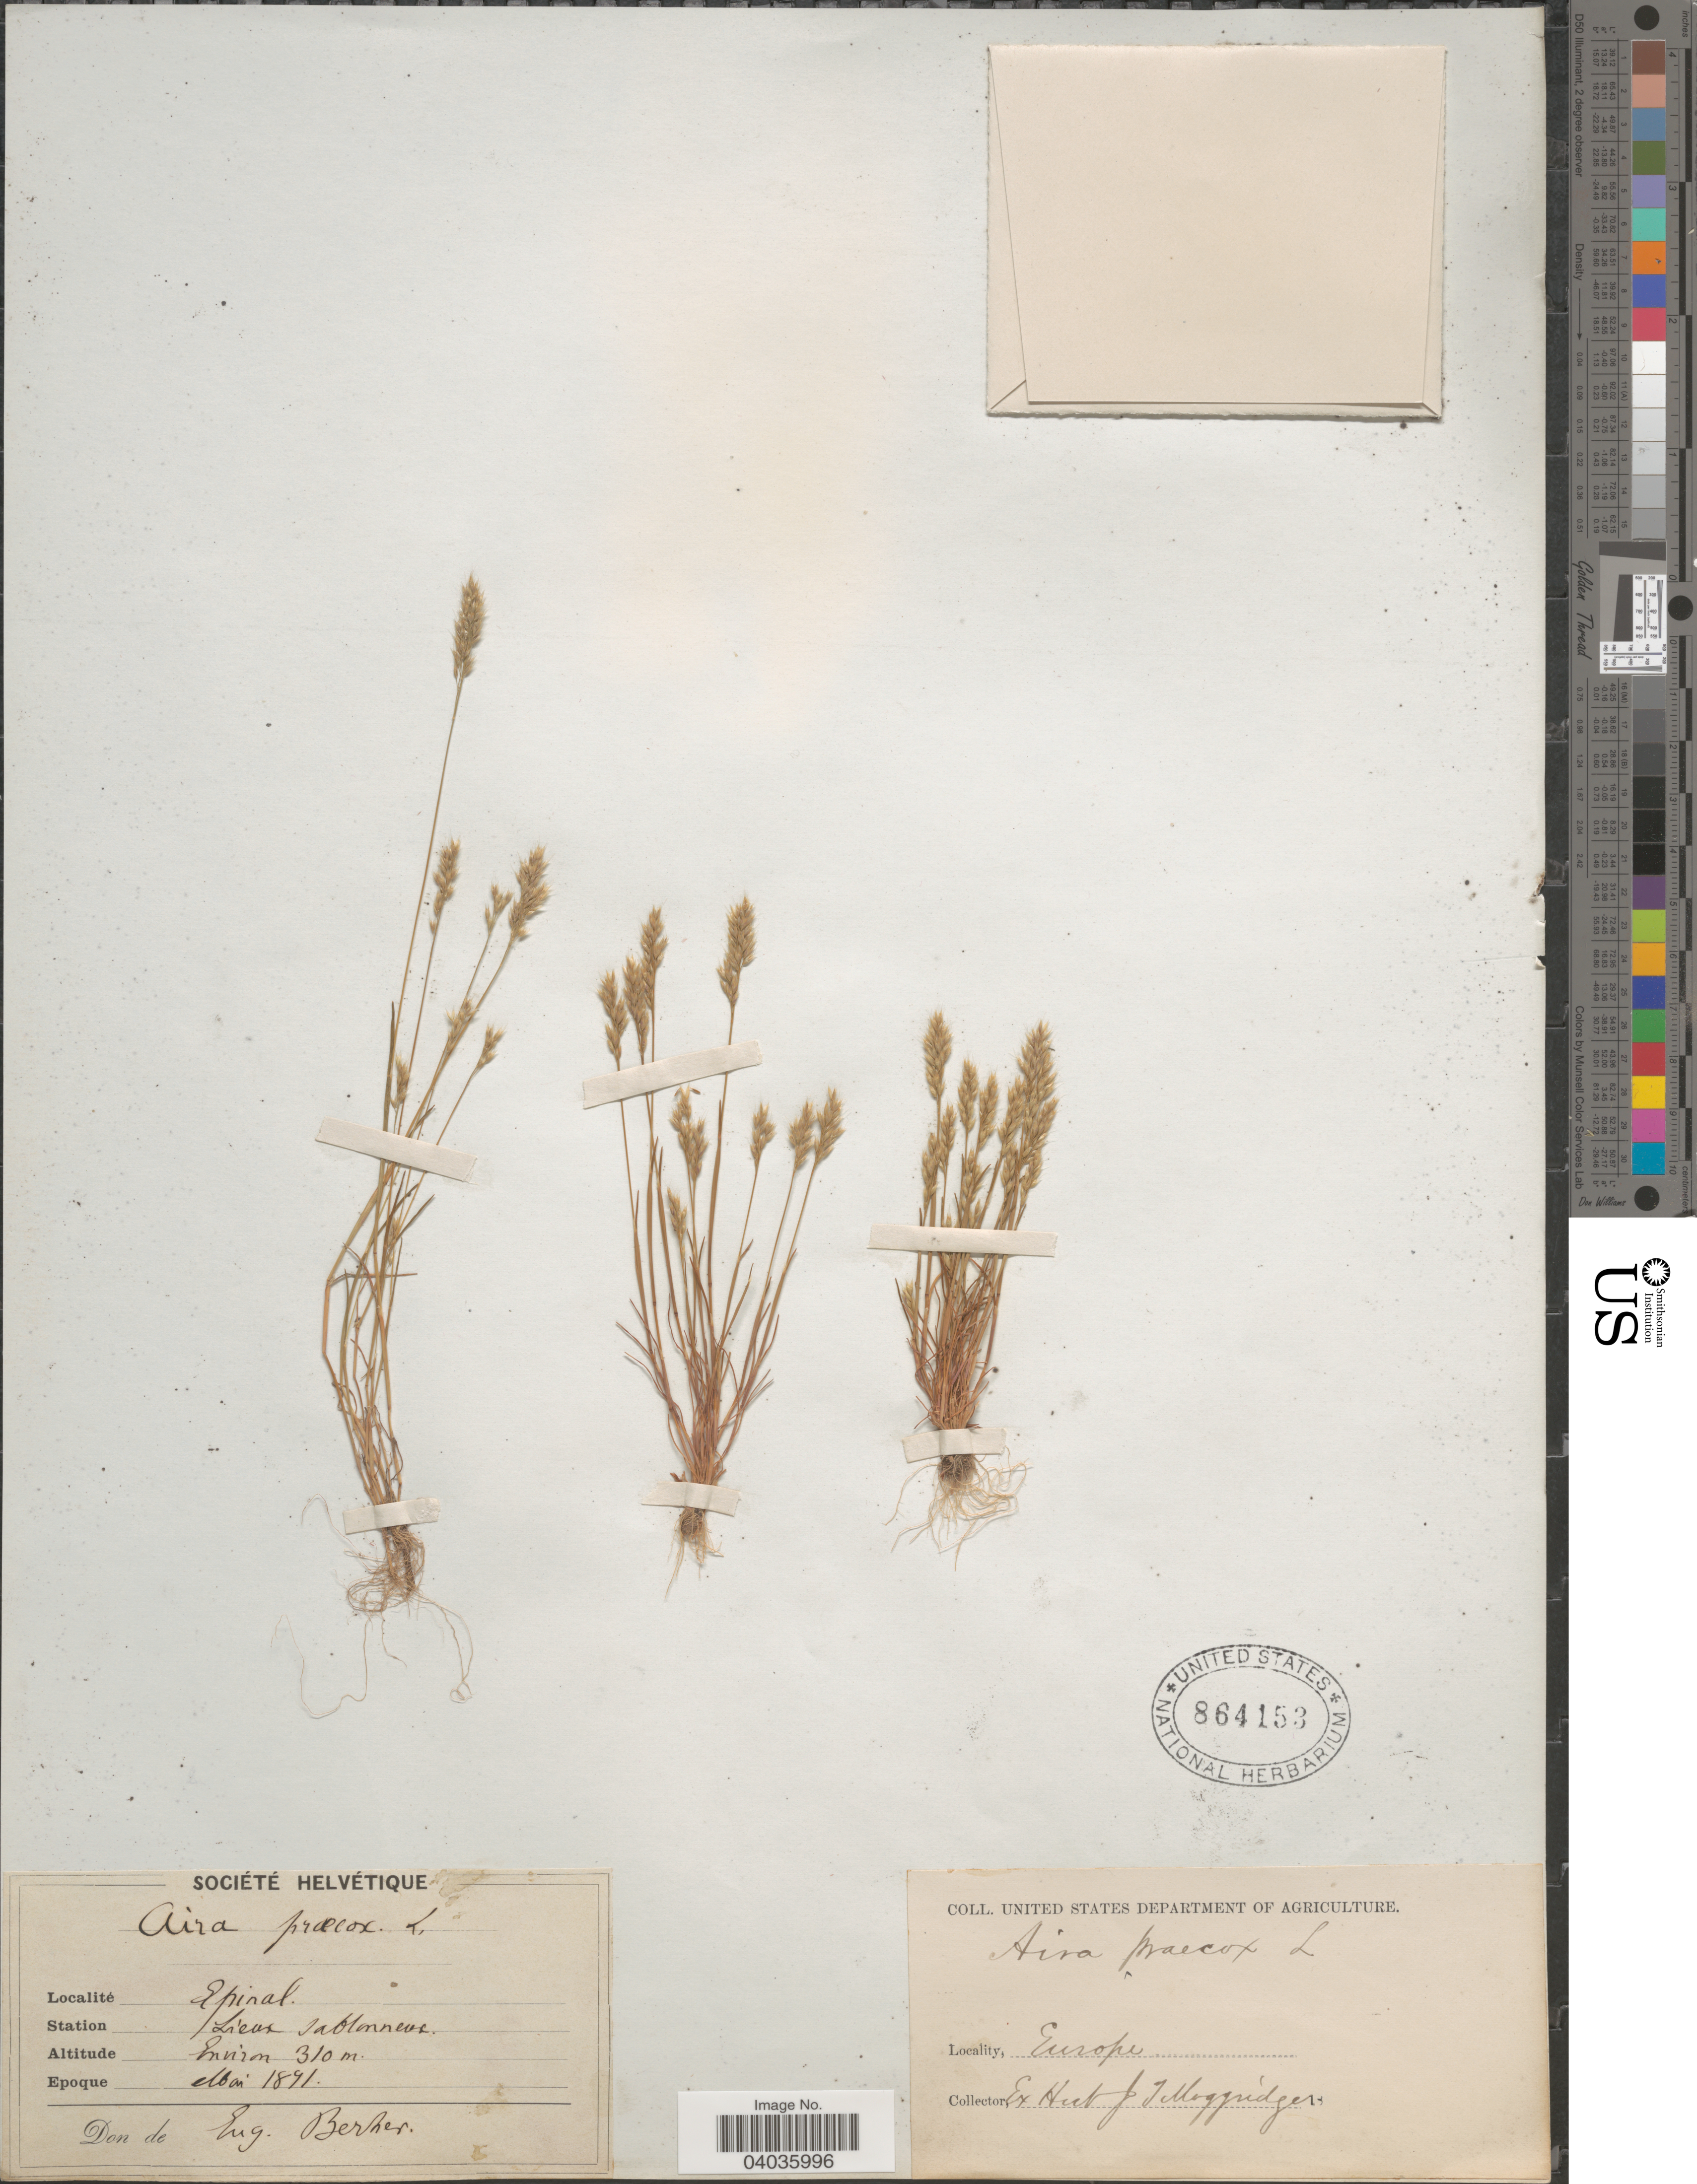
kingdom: Plantae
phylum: Tracheophyta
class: Liliopsida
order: Poales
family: Poaceae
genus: Aira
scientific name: Aira praecox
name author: L.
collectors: E. Berher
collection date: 1891-05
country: Switzerland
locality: Société Helvétique. Epiral. Station Lieux sablonneux.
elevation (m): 310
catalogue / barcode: US 864153